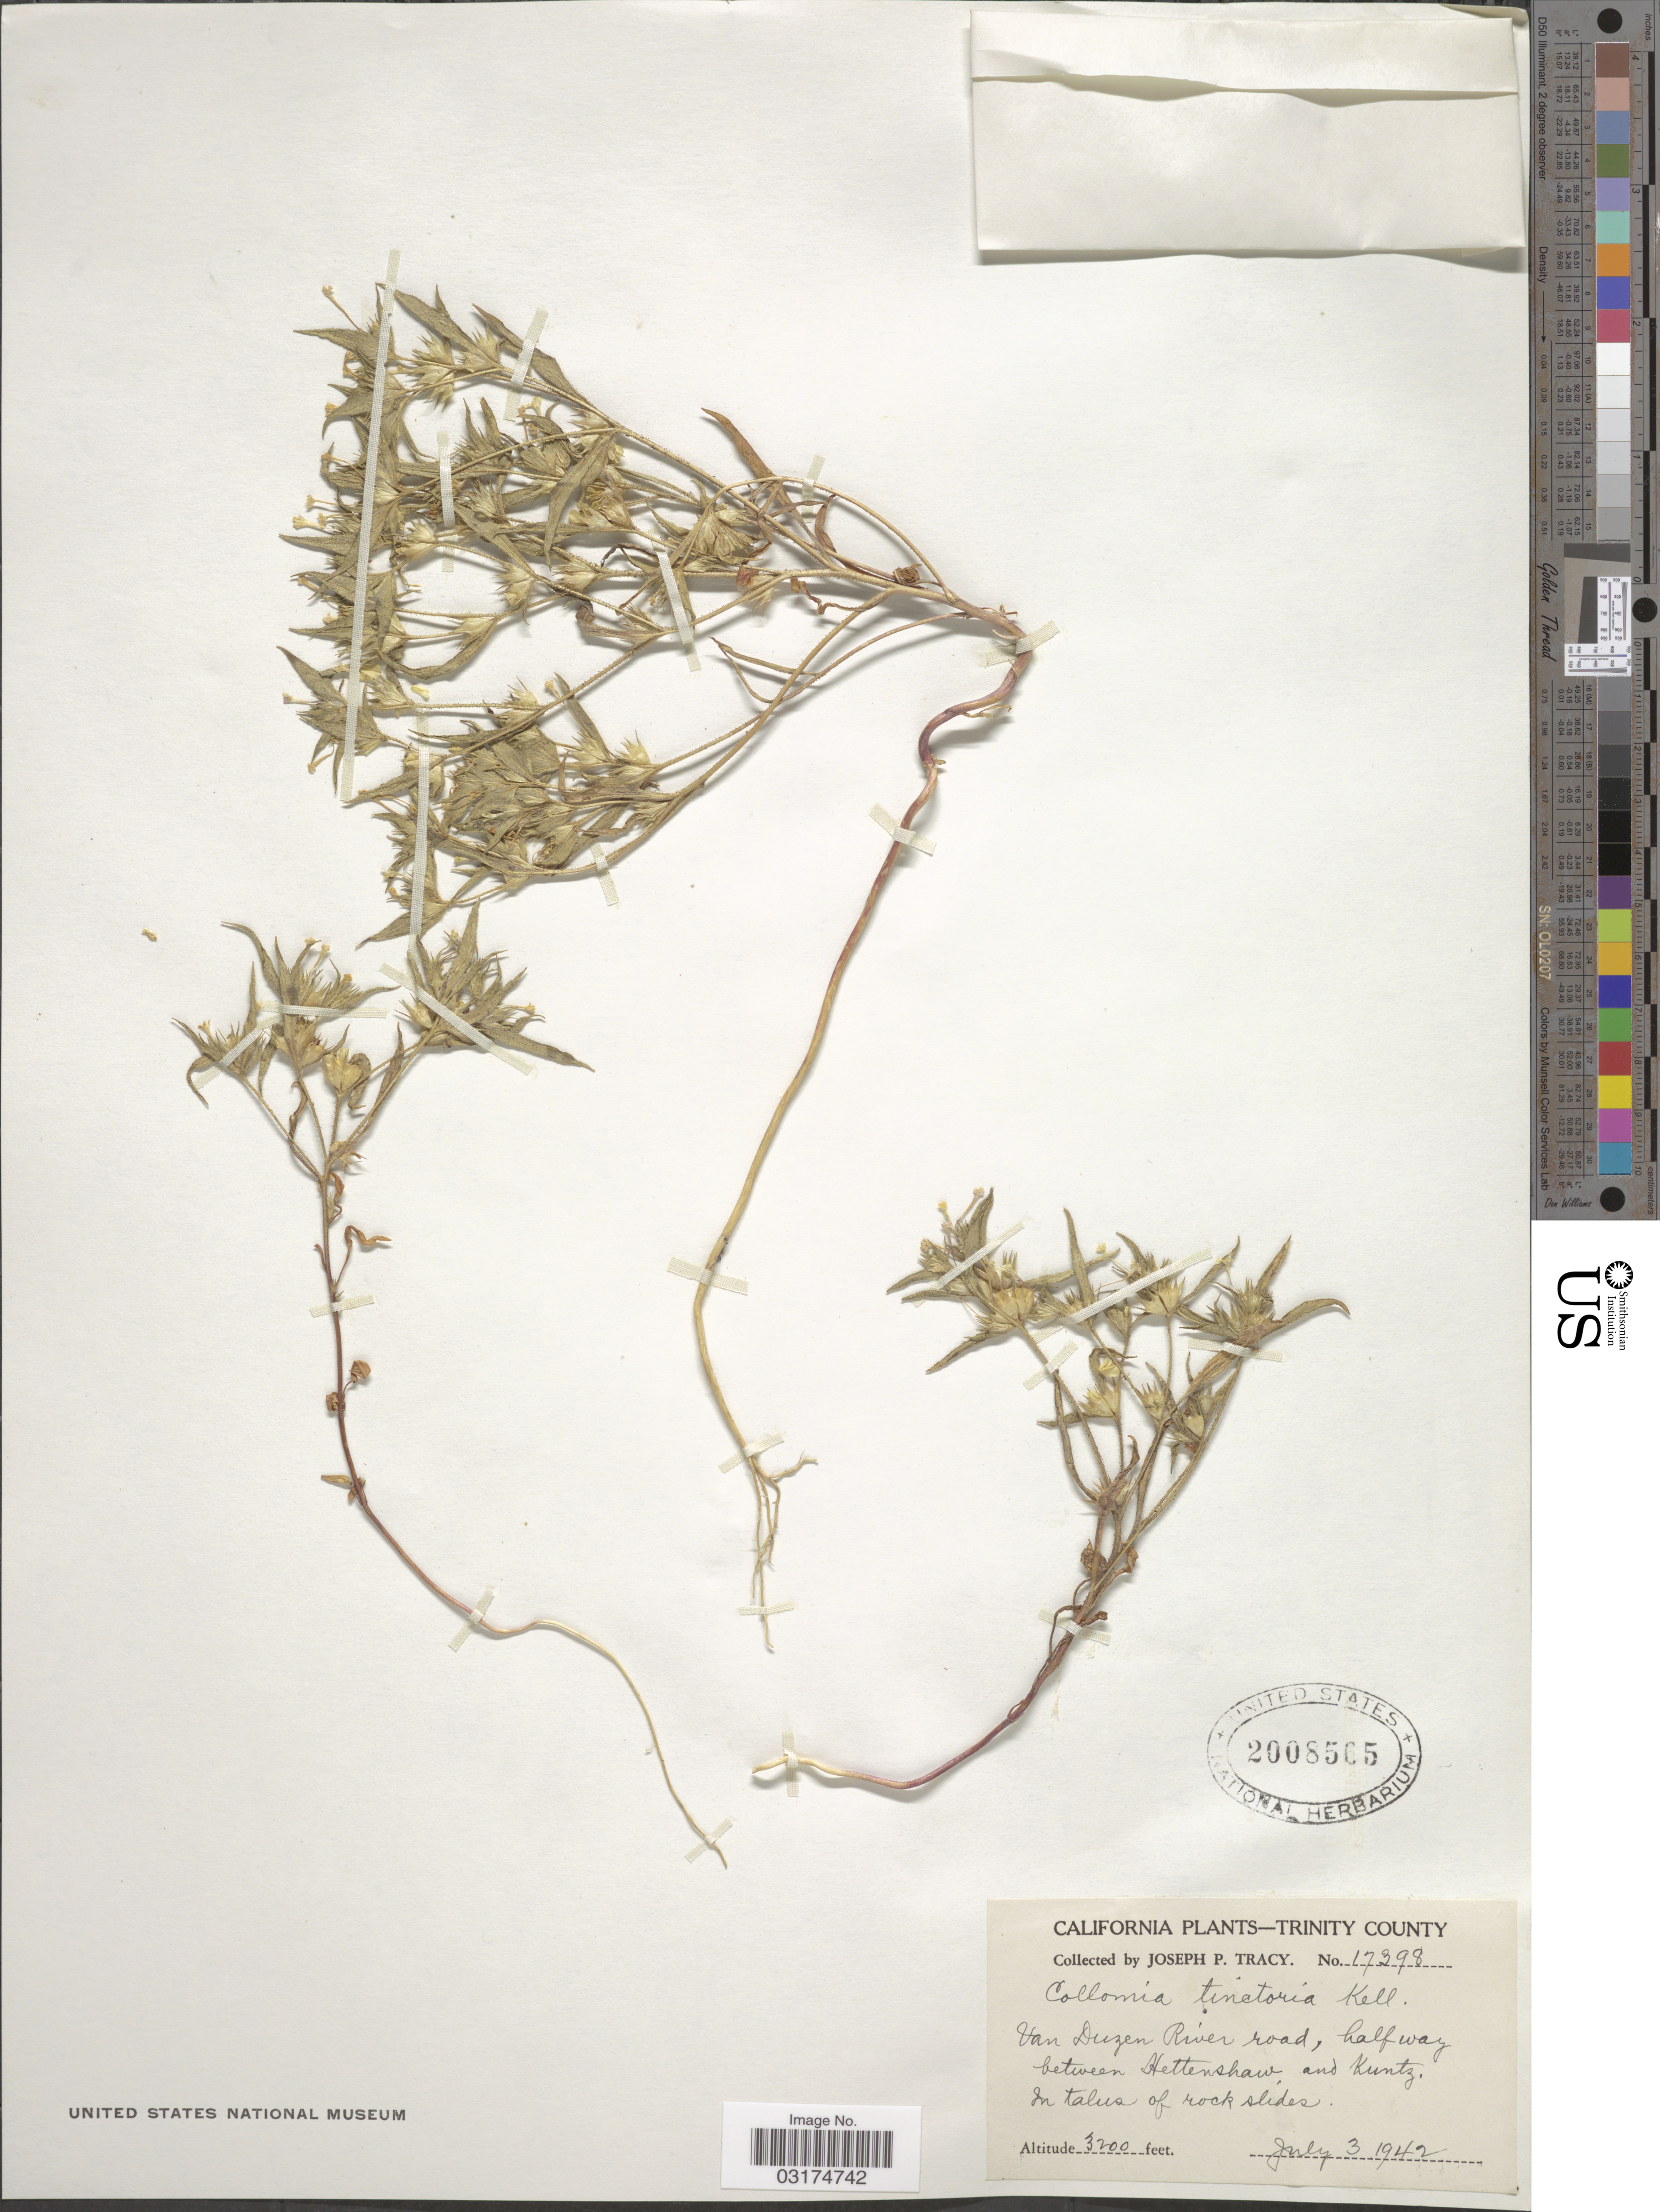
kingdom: Plantae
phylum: Tracheophyta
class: Magnoliopsida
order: Ericales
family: Polemoniaceae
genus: Collomia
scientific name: Collomia tinctoria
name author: Kellogg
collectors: J. Tracy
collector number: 17398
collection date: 1942-07-03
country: United States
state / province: California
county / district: Trinity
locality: Trinity County. Van Duzen River road, half way between Hettenshaw and Kuntz.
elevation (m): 975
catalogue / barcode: US 2008565